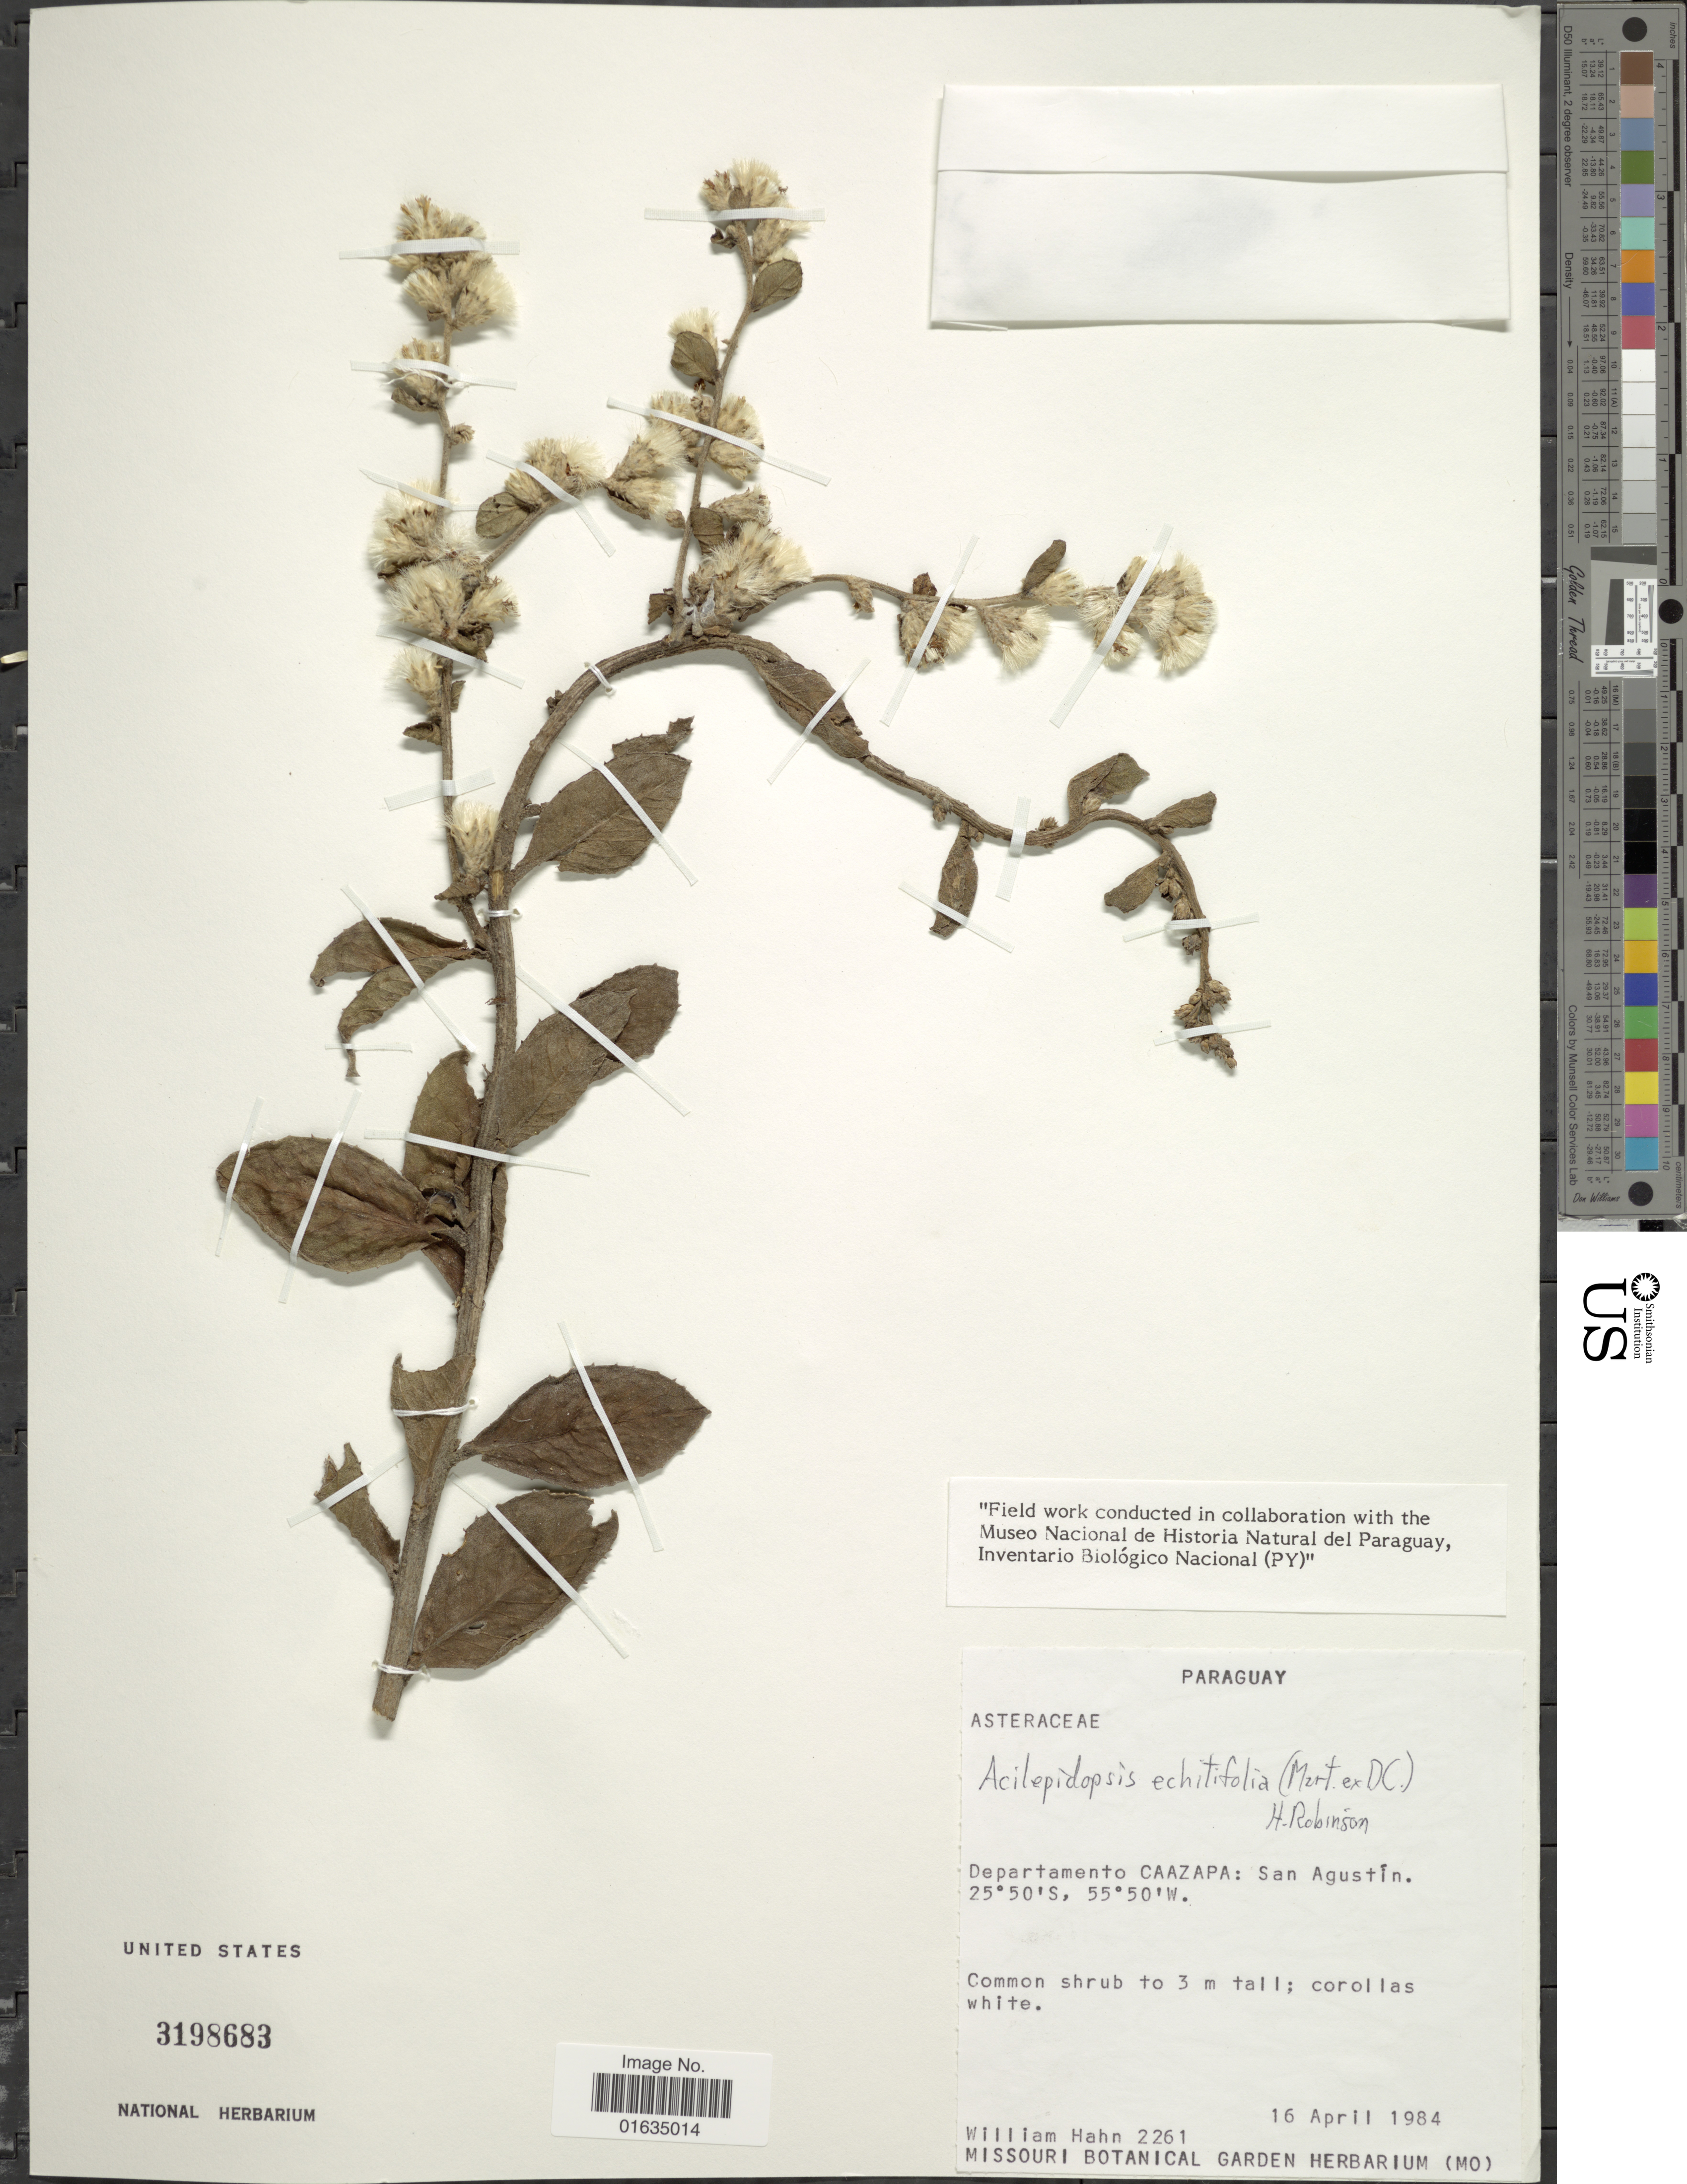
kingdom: Plantae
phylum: Tracheophyta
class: Magnoliopsida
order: Asterales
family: Asteraceae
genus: Acilepidopsis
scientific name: Acilepidopsis echitifolia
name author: (Mart. ex DC.) H. Rob.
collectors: W. Hahn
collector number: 2261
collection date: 1984-04-16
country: Paraguay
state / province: Caazapa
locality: Departamento Caazapa, San Augustin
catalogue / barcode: US 3198683